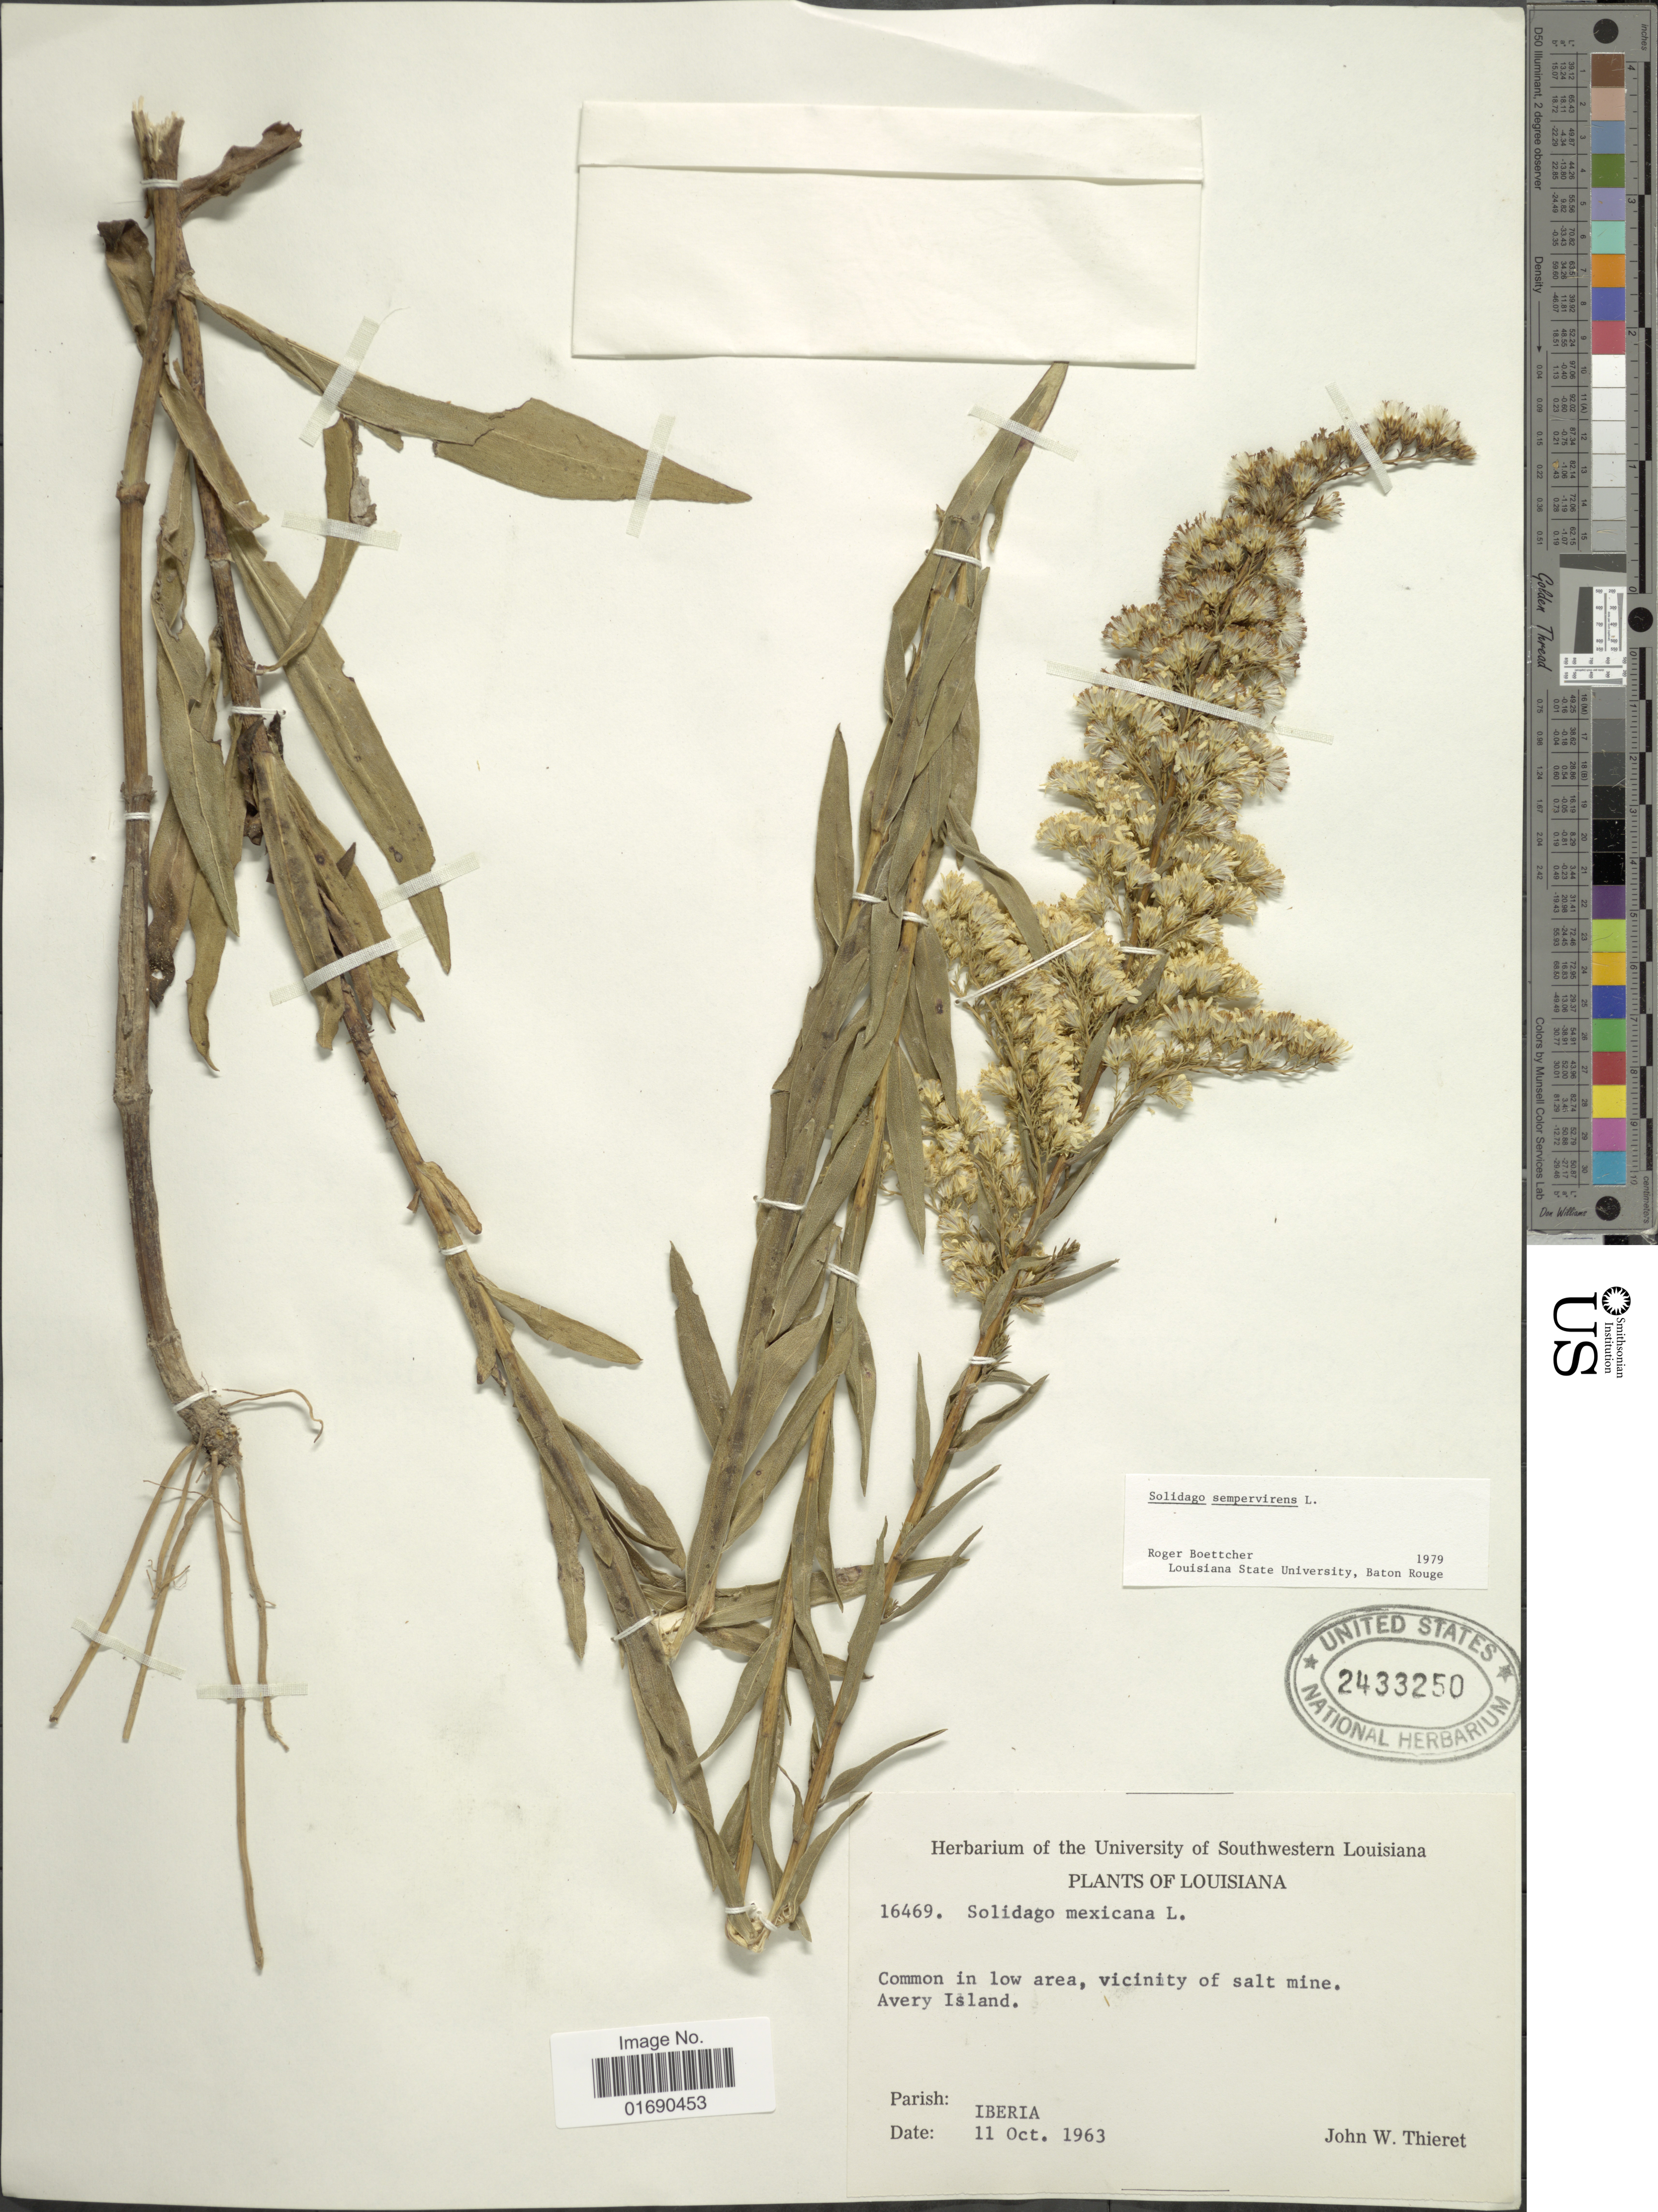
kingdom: Plantae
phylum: Tracheophyta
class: Magnoliopsida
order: Asterales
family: Asteraceae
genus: Solidago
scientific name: Solidago sempervirens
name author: L.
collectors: J. W. Thieret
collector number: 16469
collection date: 1963-10-11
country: United States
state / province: Louisiana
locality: Common in low area, vicinity of salt mine. Avery Island, Parish: Iberia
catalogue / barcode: US 2433250